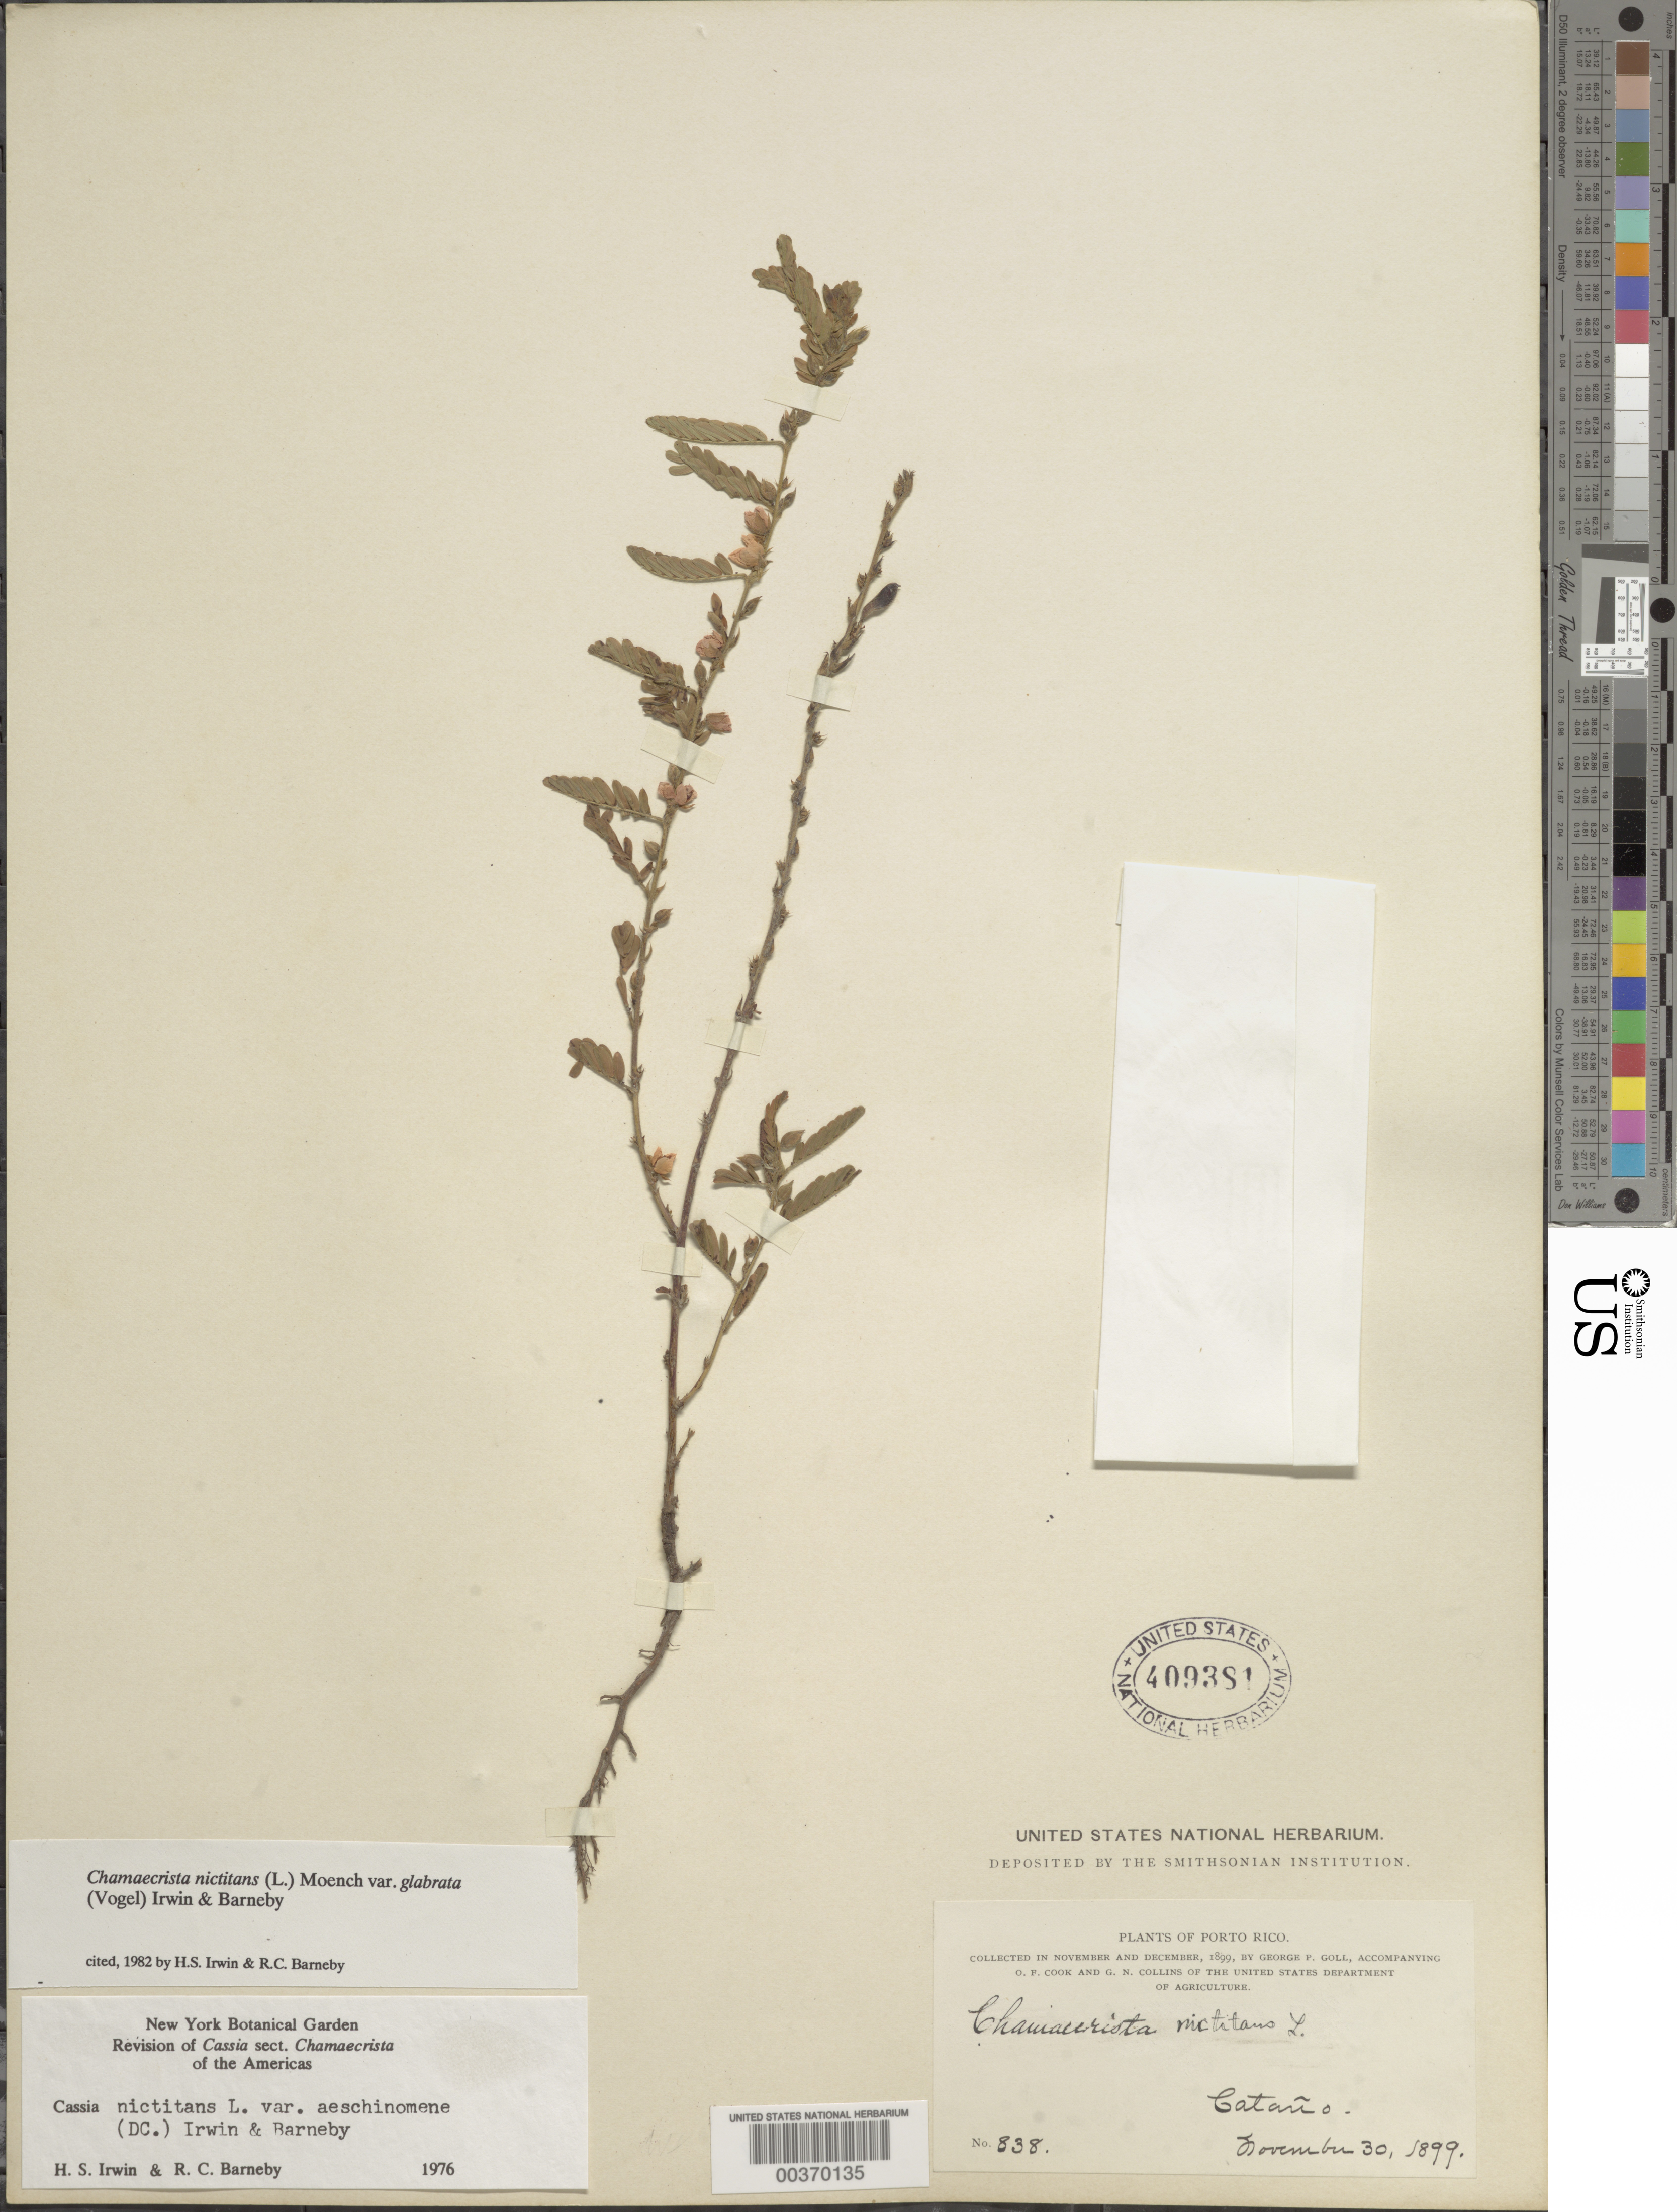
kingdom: Plantae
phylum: Tracheophyta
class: Magnoliopsida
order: Fabales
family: Fabaceae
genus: Chamaecrista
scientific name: Chamaecrista nictitans var. glabrata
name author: (Vogel) H.S. Irwin & Barneby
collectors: G. Goll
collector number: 838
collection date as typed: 30 Nov 1899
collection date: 1899-11-30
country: Puerto Rico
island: Greater Antilles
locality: Catano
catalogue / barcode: US 409381